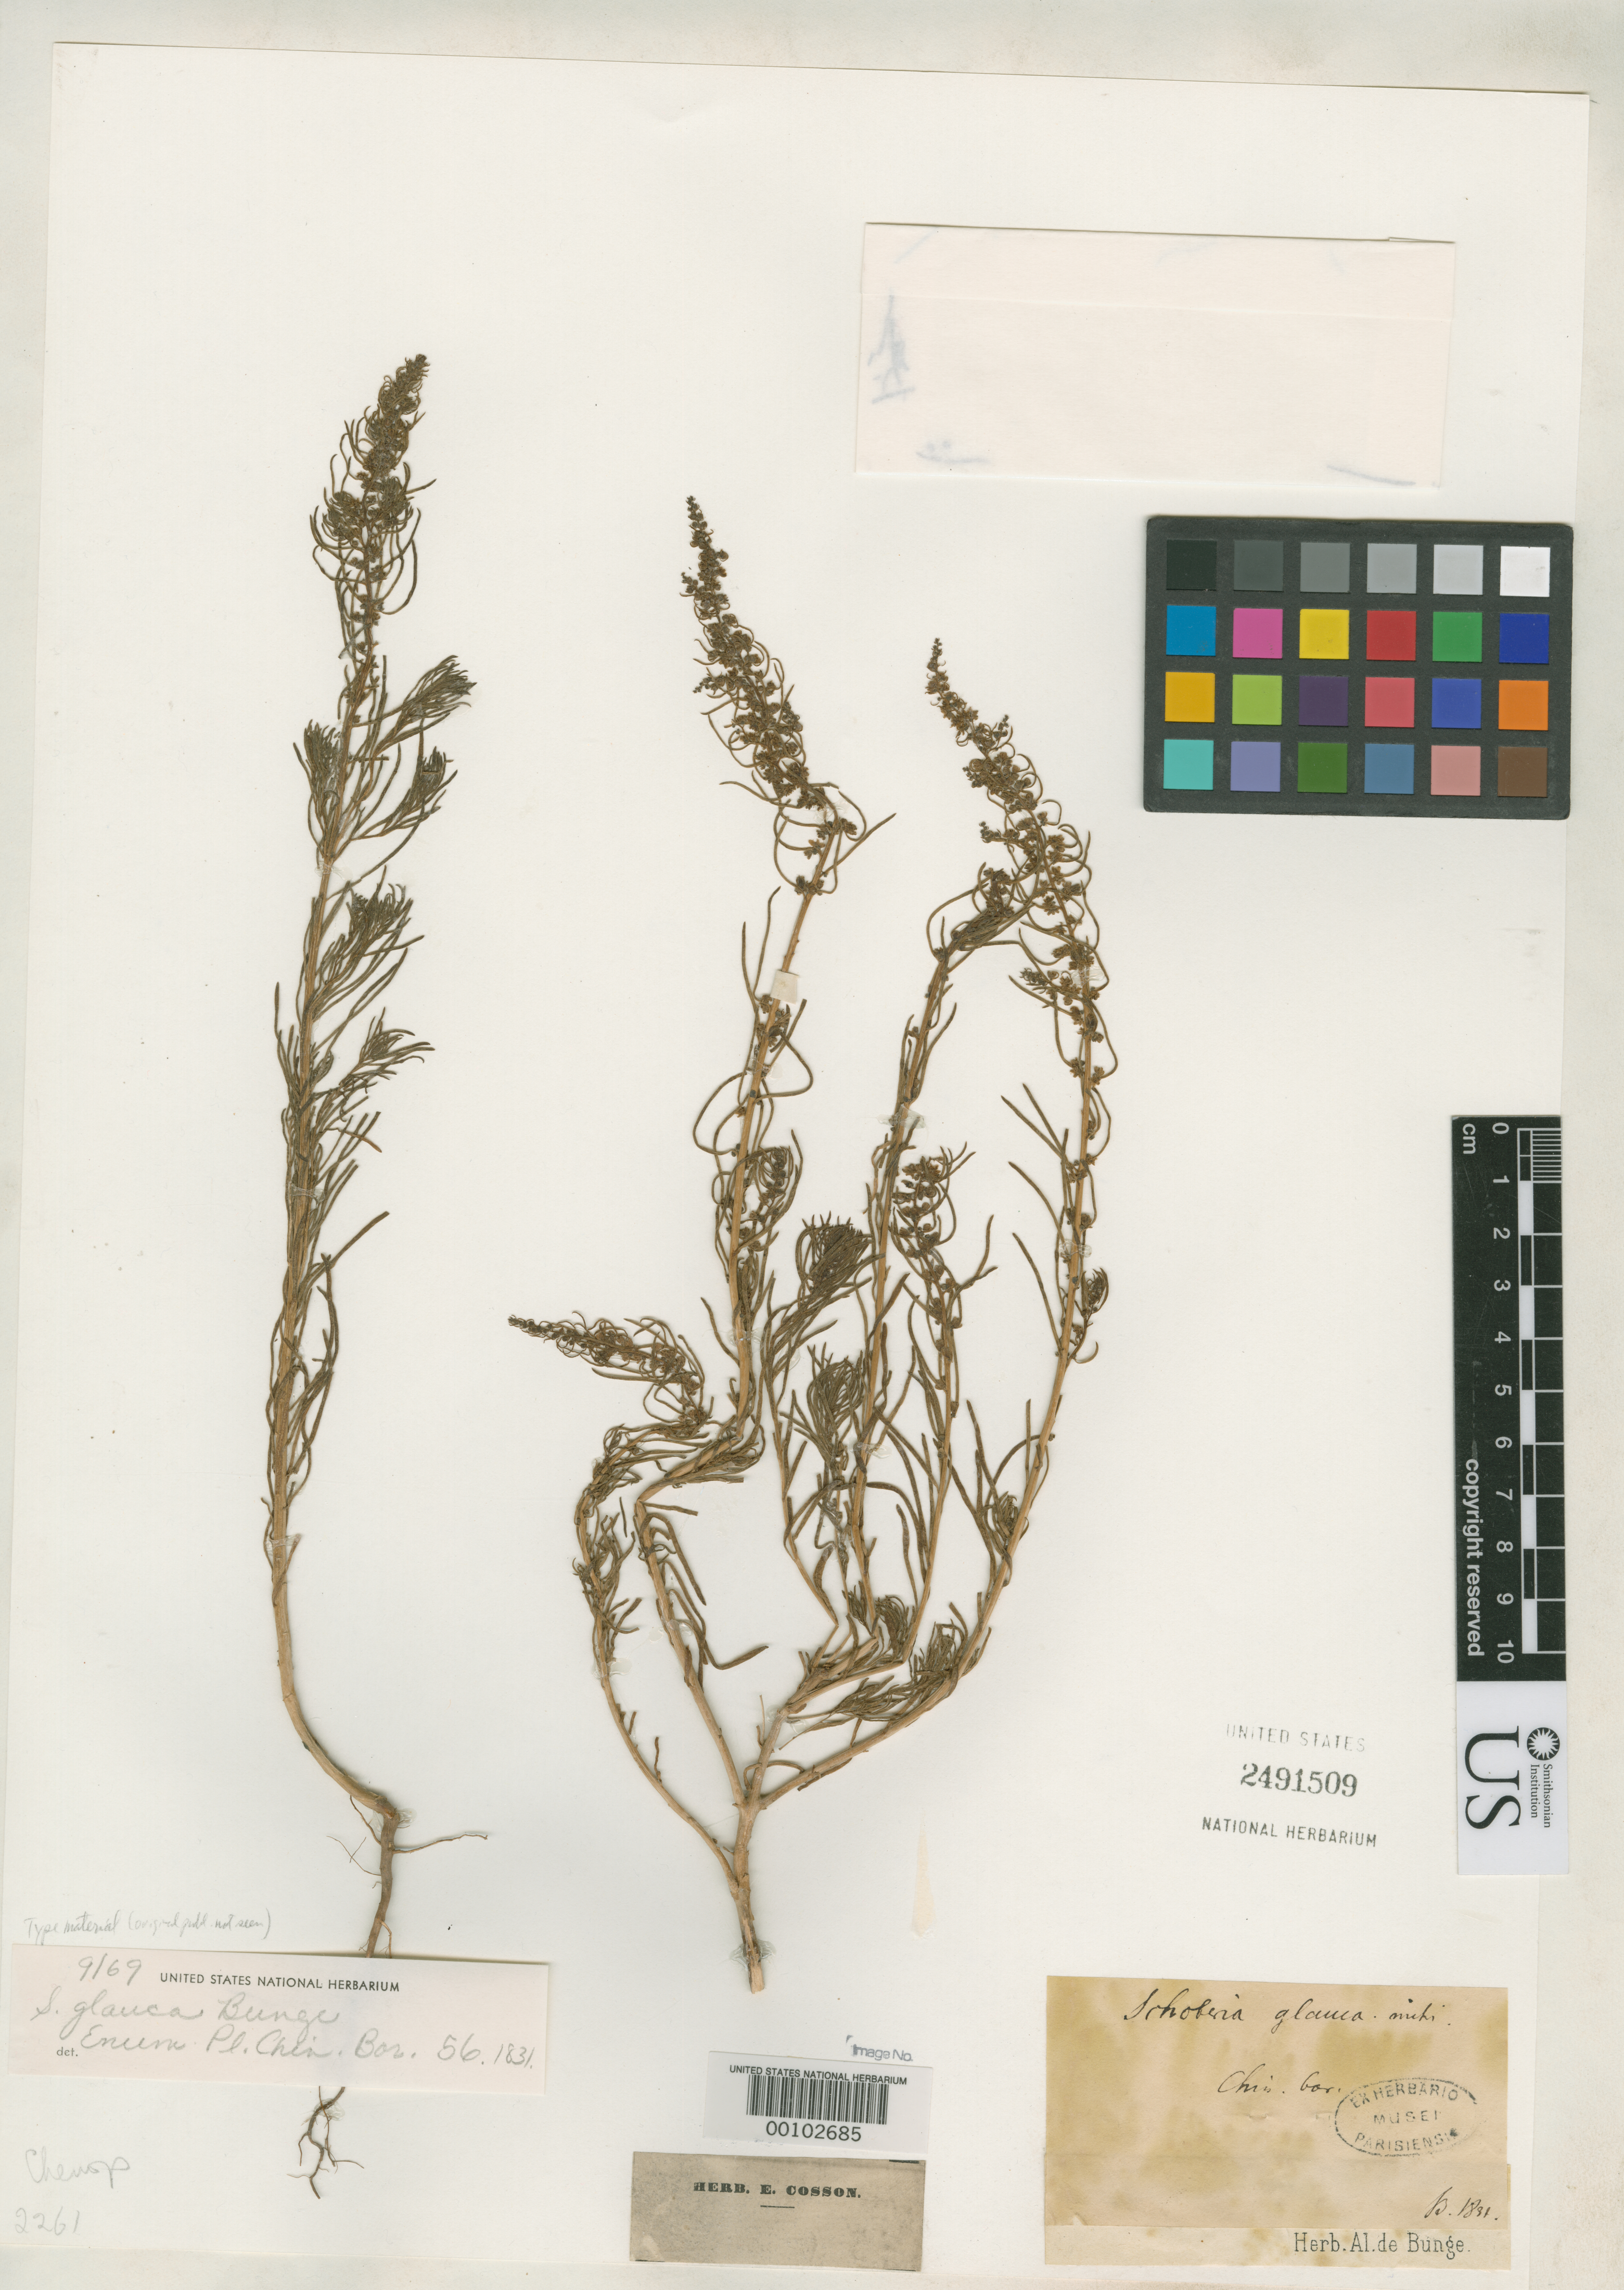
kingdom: Plantae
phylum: Tracheophyta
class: Magnoliopsida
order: Caryophyllales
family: Amaranthaceae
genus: Schoberia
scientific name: Schoberia glauca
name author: Bunge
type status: Type Collection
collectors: A. Bunge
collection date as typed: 1831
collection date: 1831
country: China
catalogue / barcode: US 2491509